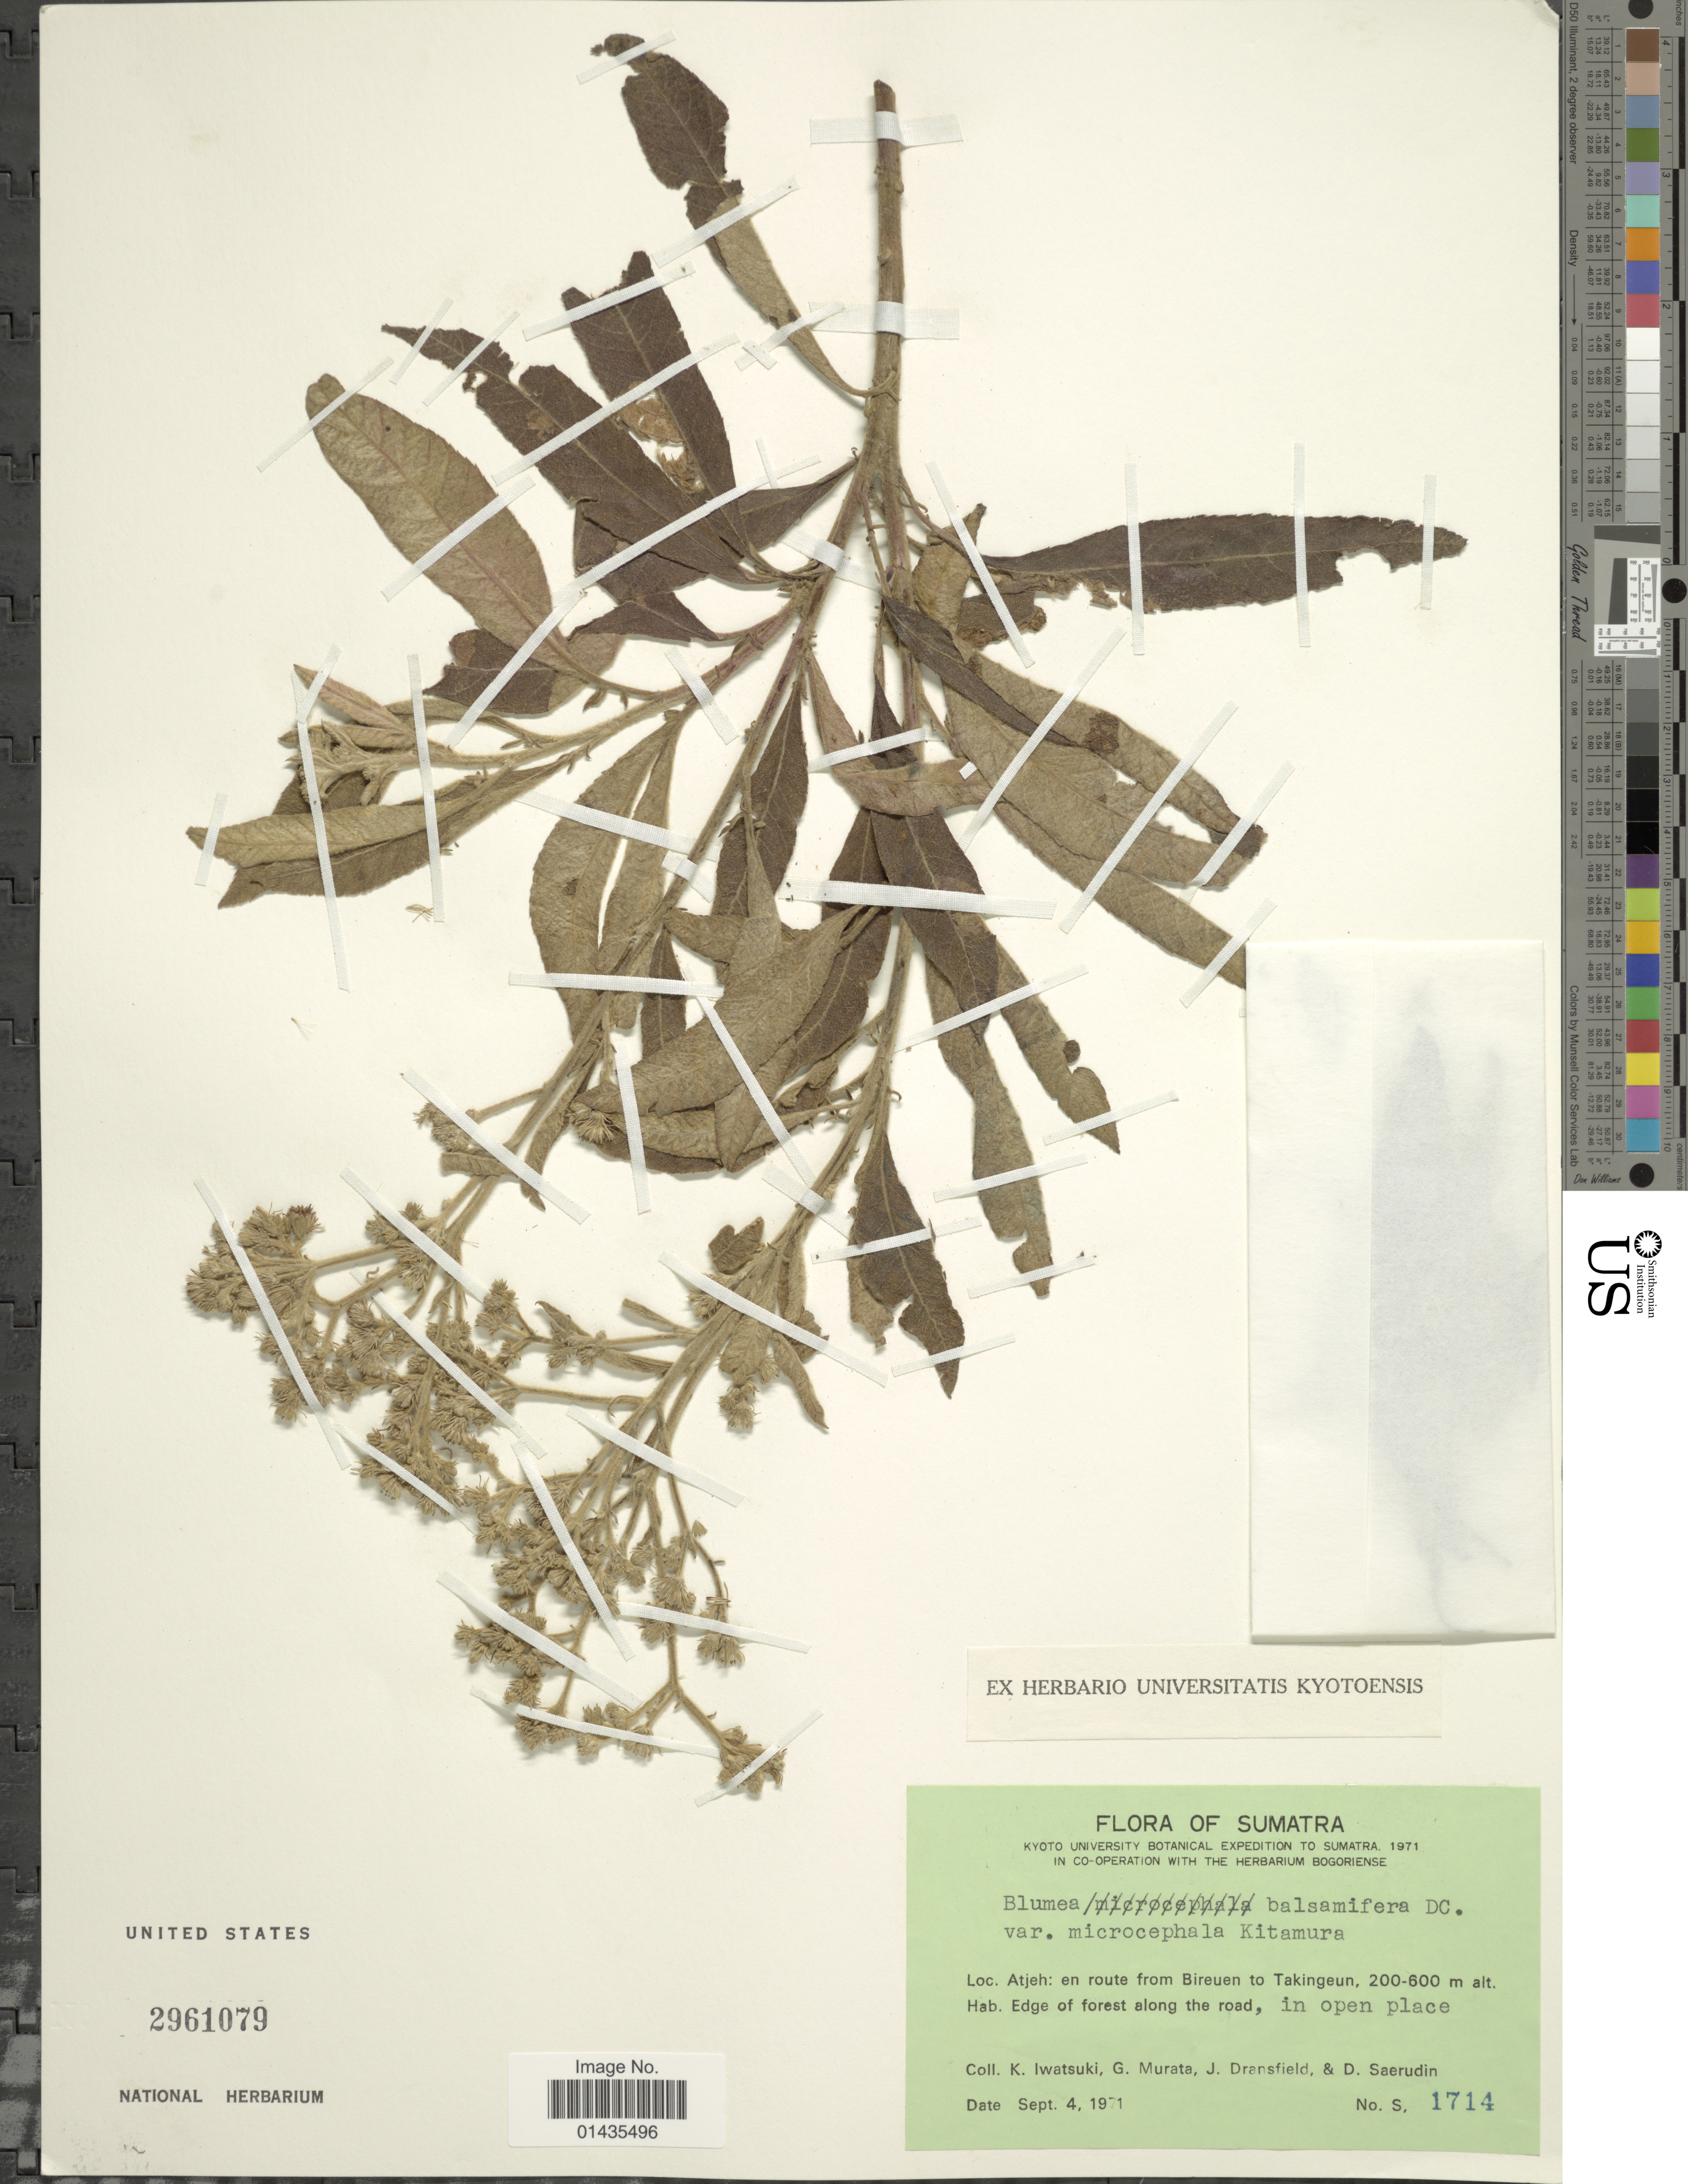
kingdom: Plantae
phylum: Tracheophyta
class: Magnoliopsida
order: Asterales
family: Asteraceae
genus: Blumea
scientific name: Blumea balsamifera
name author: (L.) DC.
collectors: K. Iwatsuki, G. Murata, J. Dransfield & D. Saerudin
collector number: S1714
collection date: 1971-09-04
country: Indonesia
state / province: Sumatra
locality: Atjeh, en route from Bireuen to Takingeun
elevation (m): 200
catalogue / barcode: US 2961079